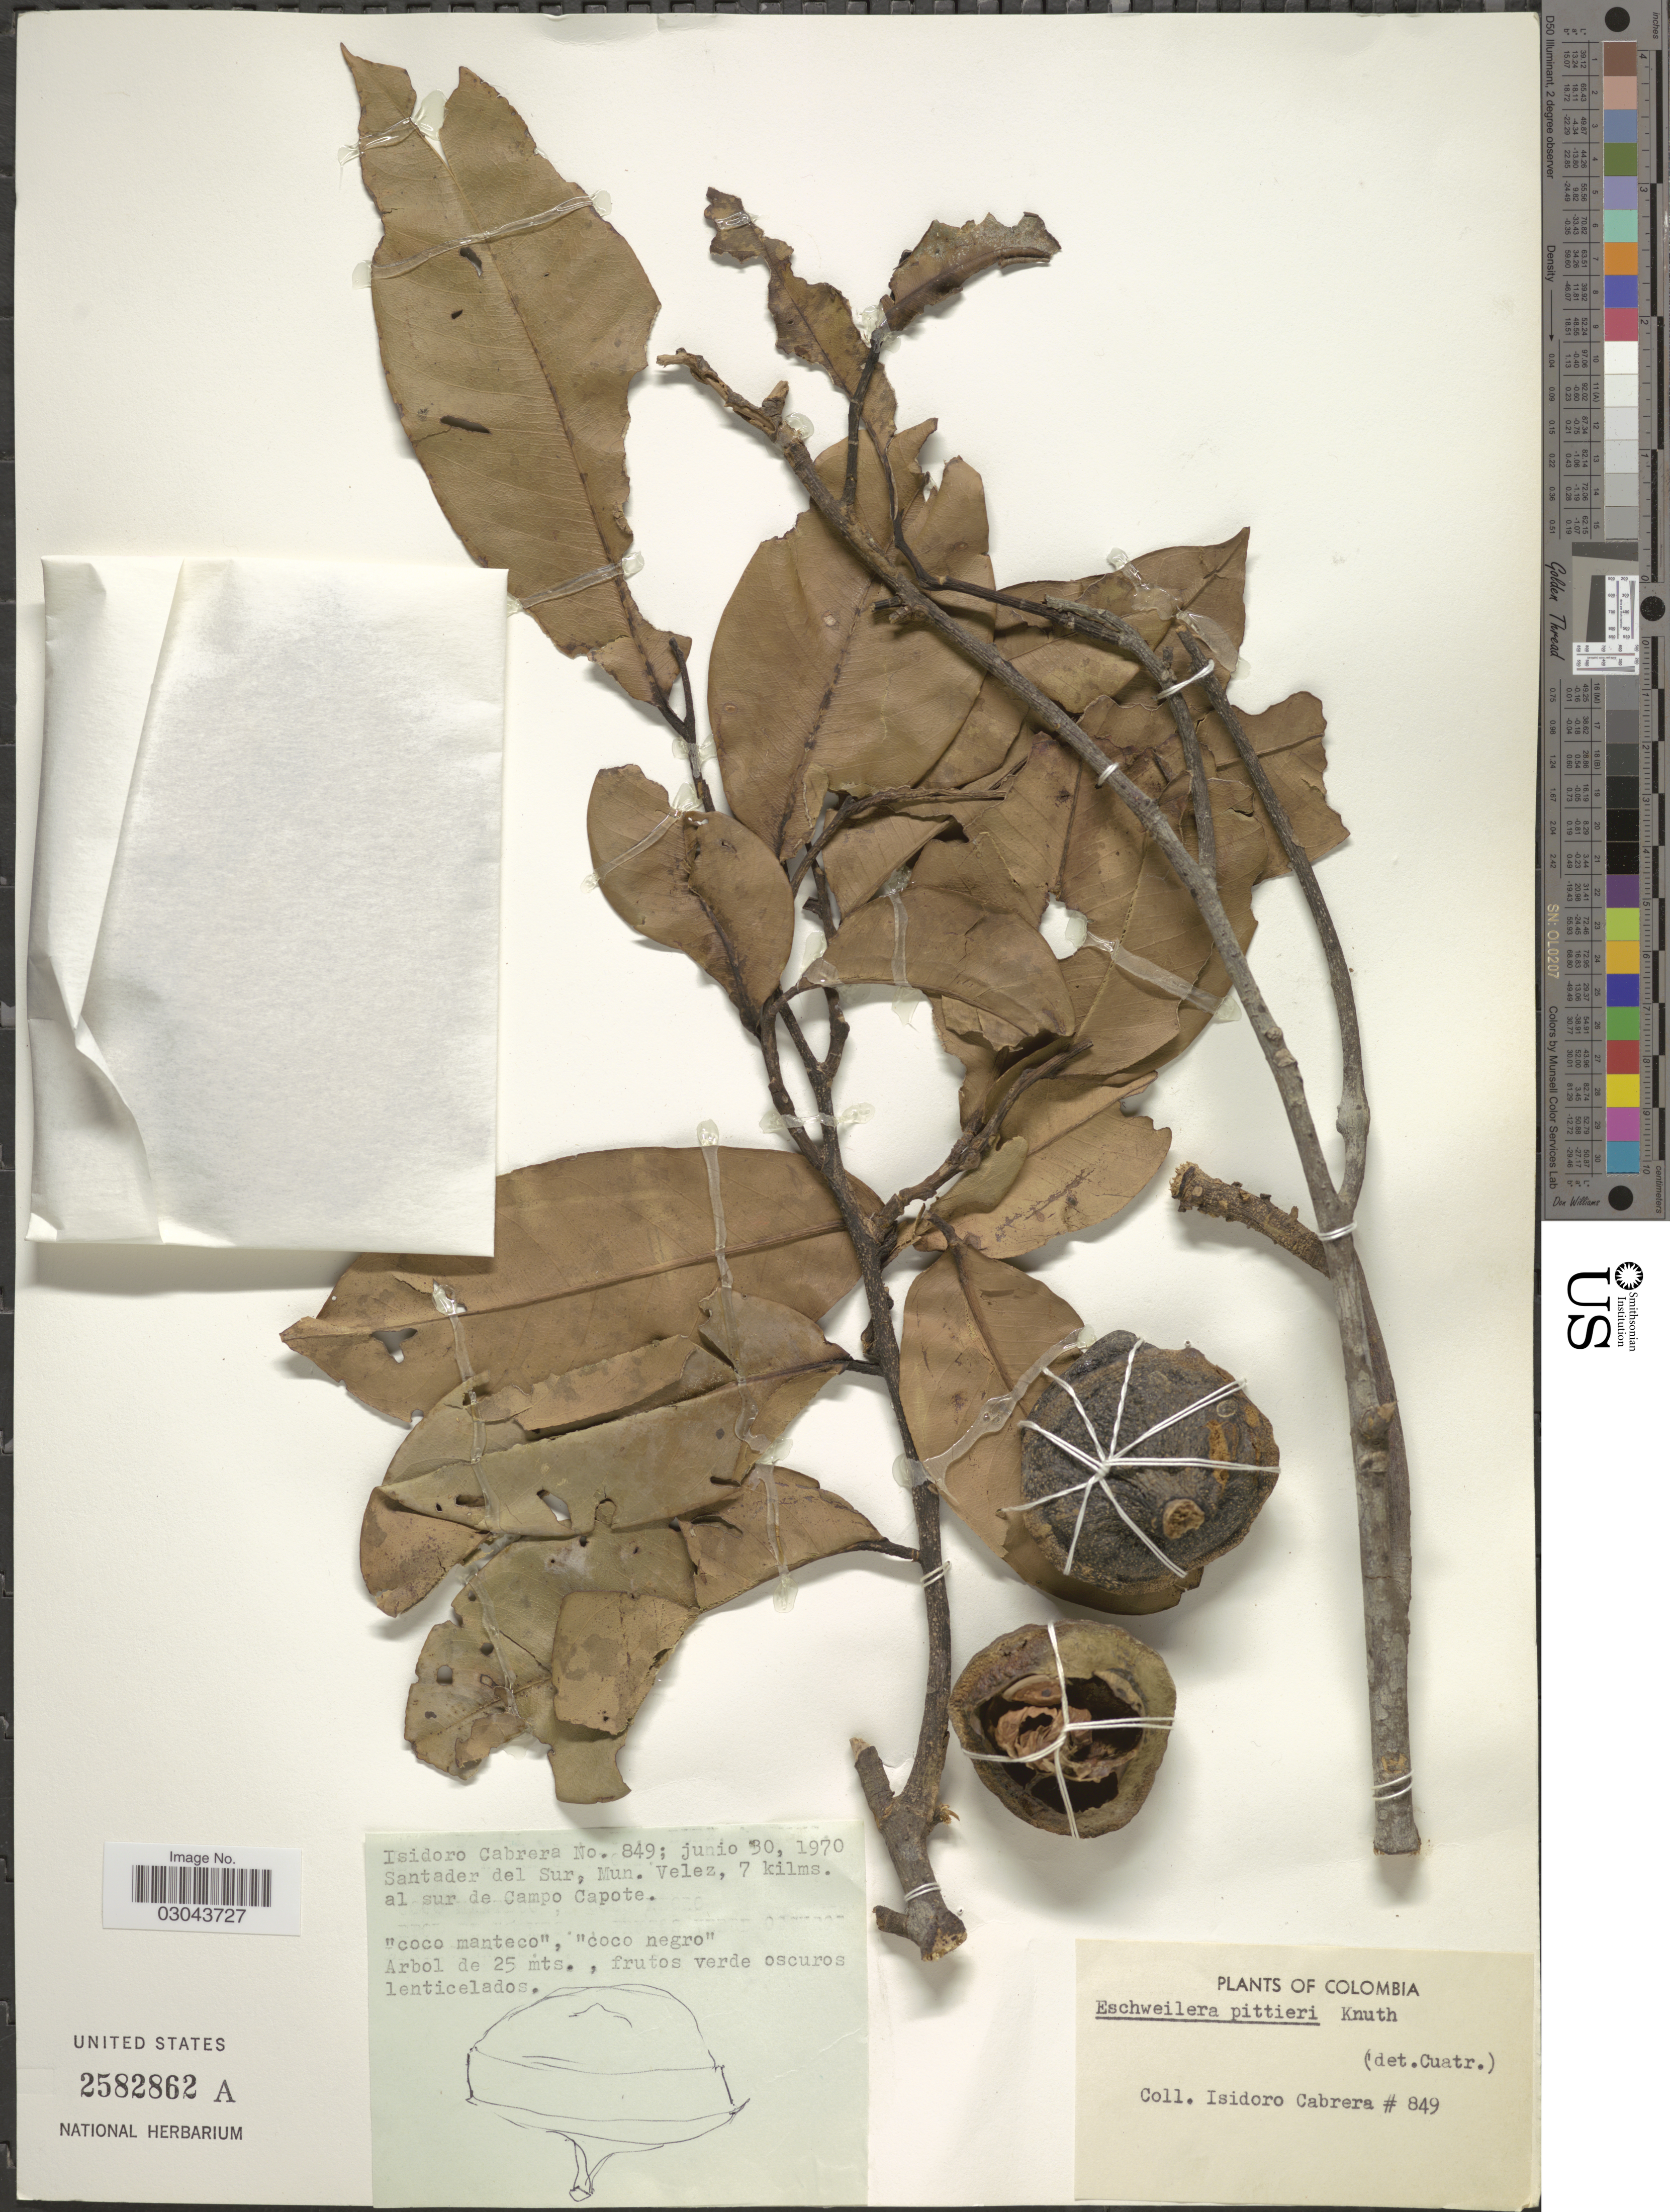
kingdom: Plantae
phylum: Tracheophyta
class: Magnoliopsida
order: Ericales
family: Lecythidaceae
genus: Eschweilera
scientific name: Eschweilera pittieri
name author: R. Knuth in Engl.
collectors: I. Cabrera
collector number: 849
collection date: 1970-06-30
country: Colombia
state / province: Santander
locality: Santader del Sur, Mun. Velez, 7 kilms. al sur de Campo Capote.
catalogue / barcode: US 2582862A